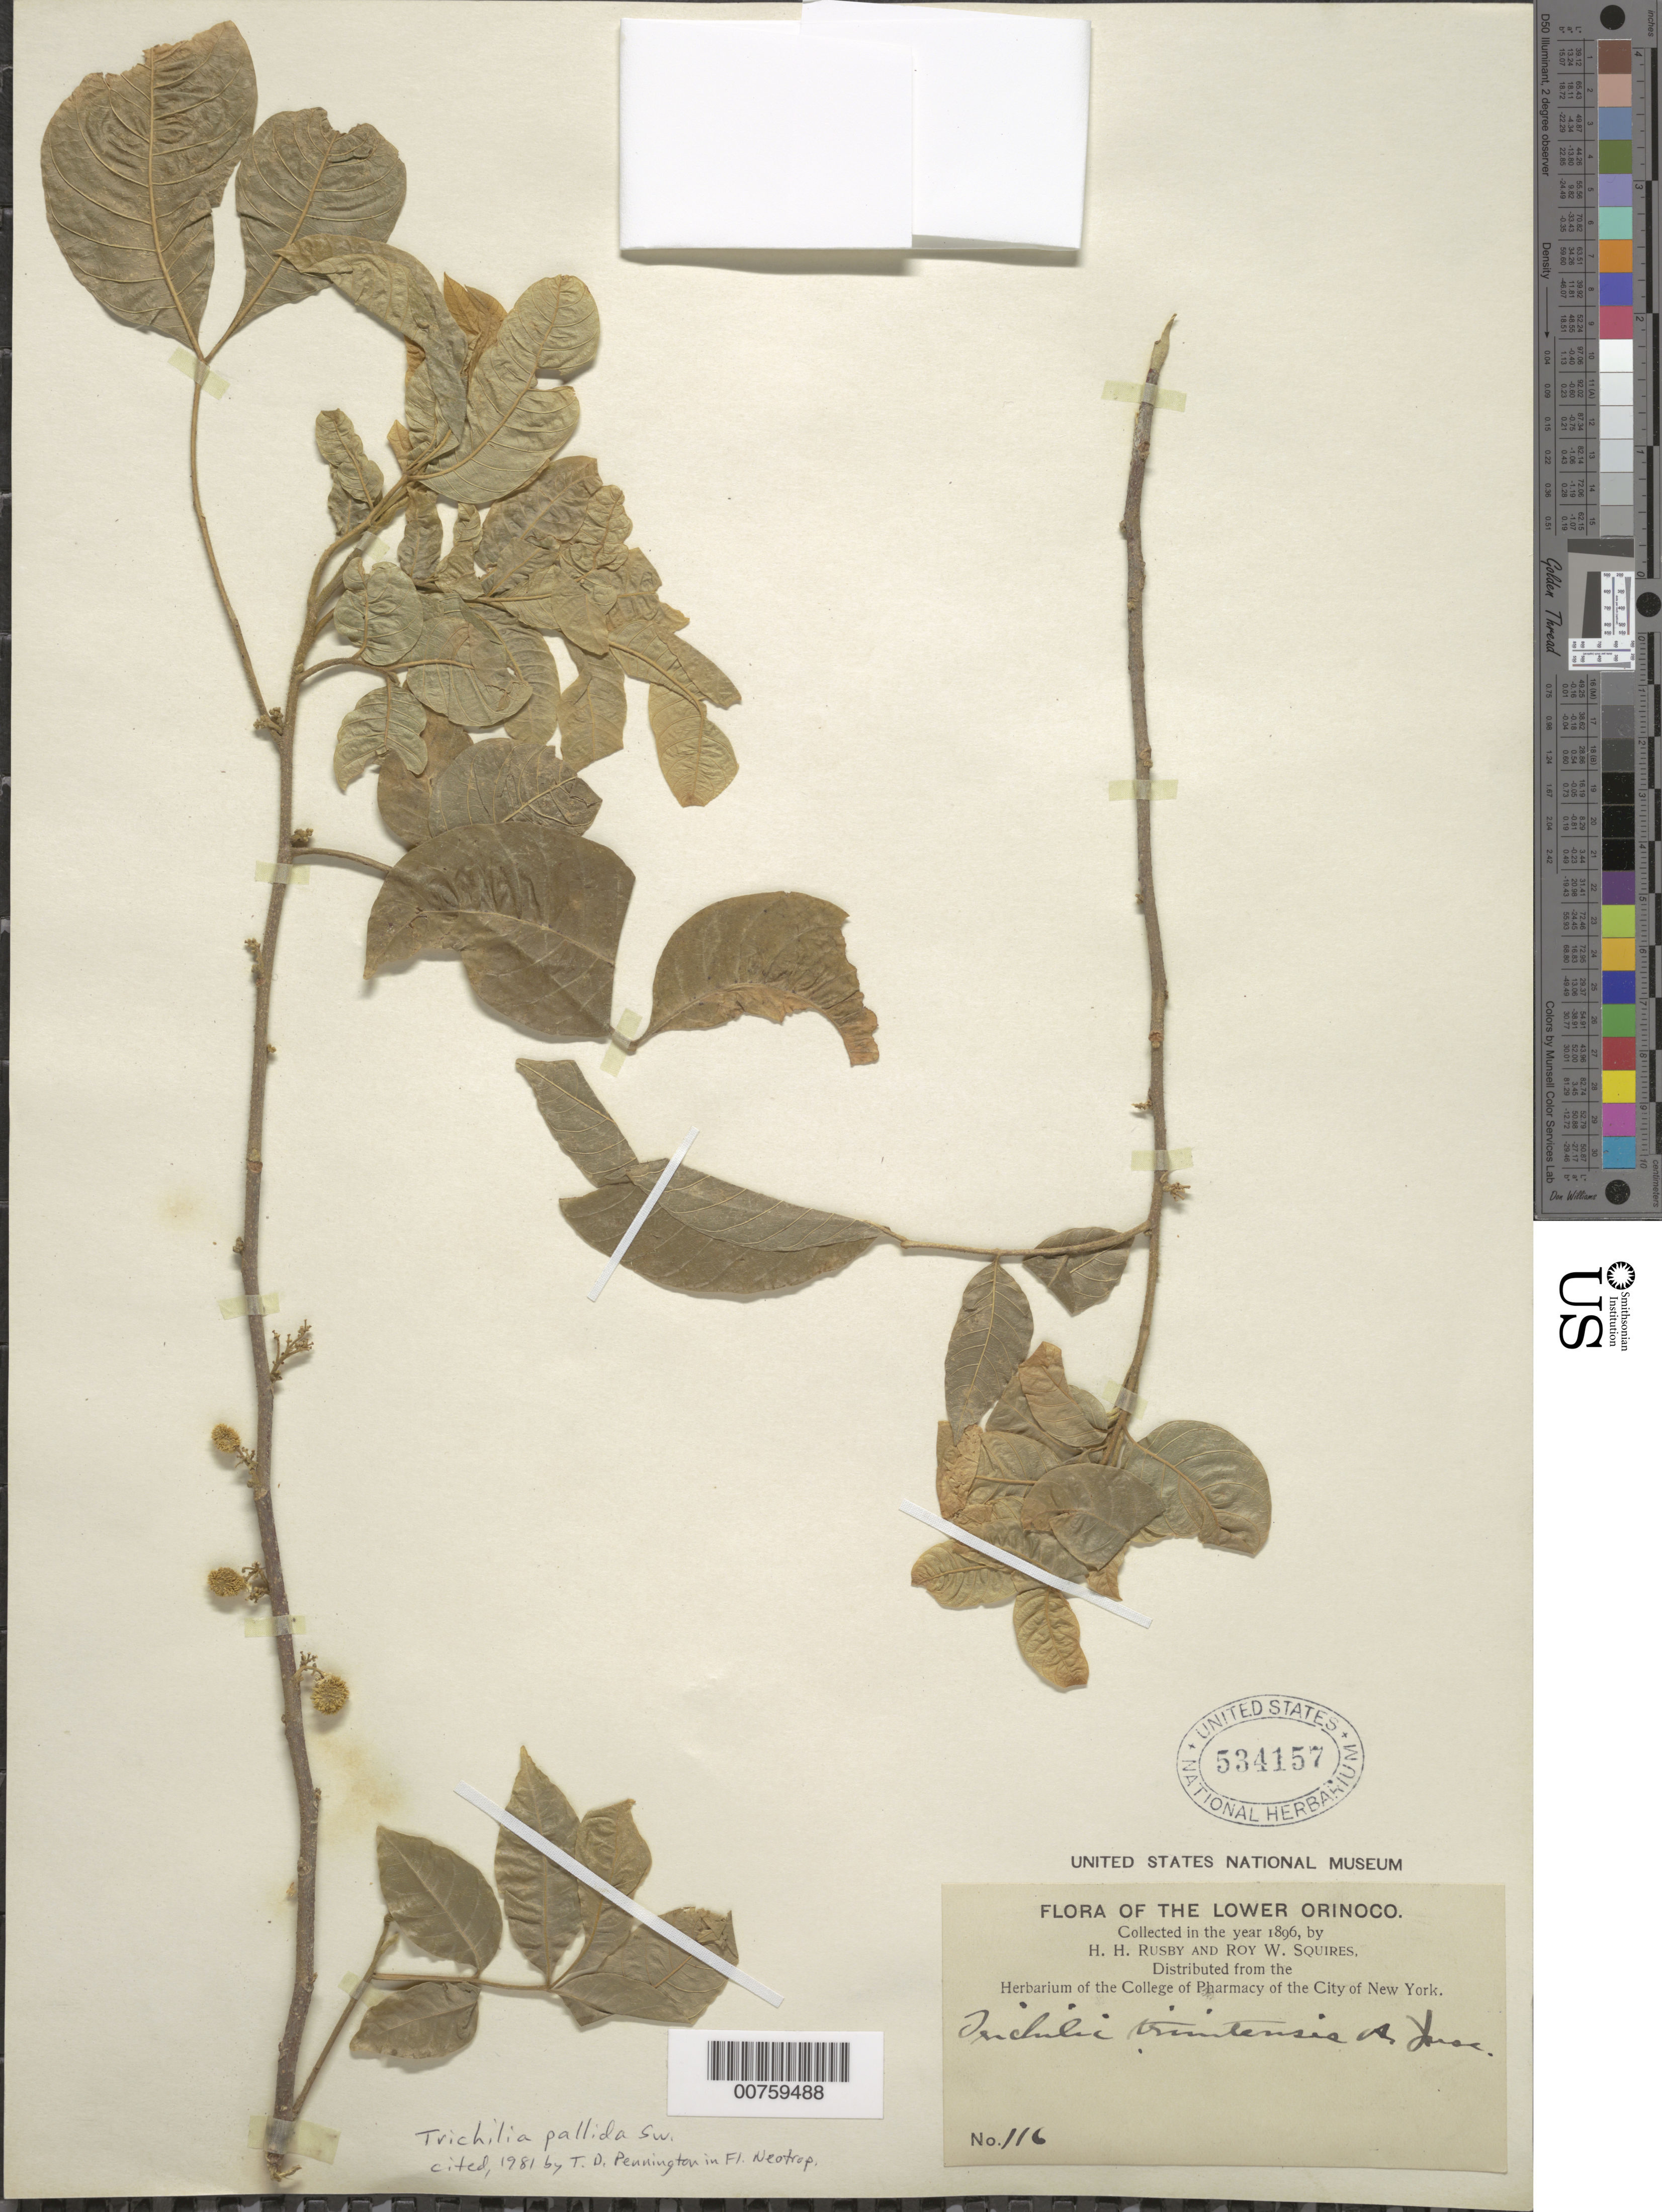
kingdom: Plantae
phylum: Tracheophyta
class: Magnoliopsida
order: Sapindales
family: Meliaceae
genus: Trichilia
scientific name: Trichilia pallida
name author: Sw.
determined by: Pennington, T. D., (K)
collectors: H. H. Rusby & R. Squires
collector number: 116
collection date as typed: May 1896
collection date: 1896-05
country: Venezuela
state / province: Delta Amacuro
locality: Lower Orinoco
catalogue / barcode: US 534157